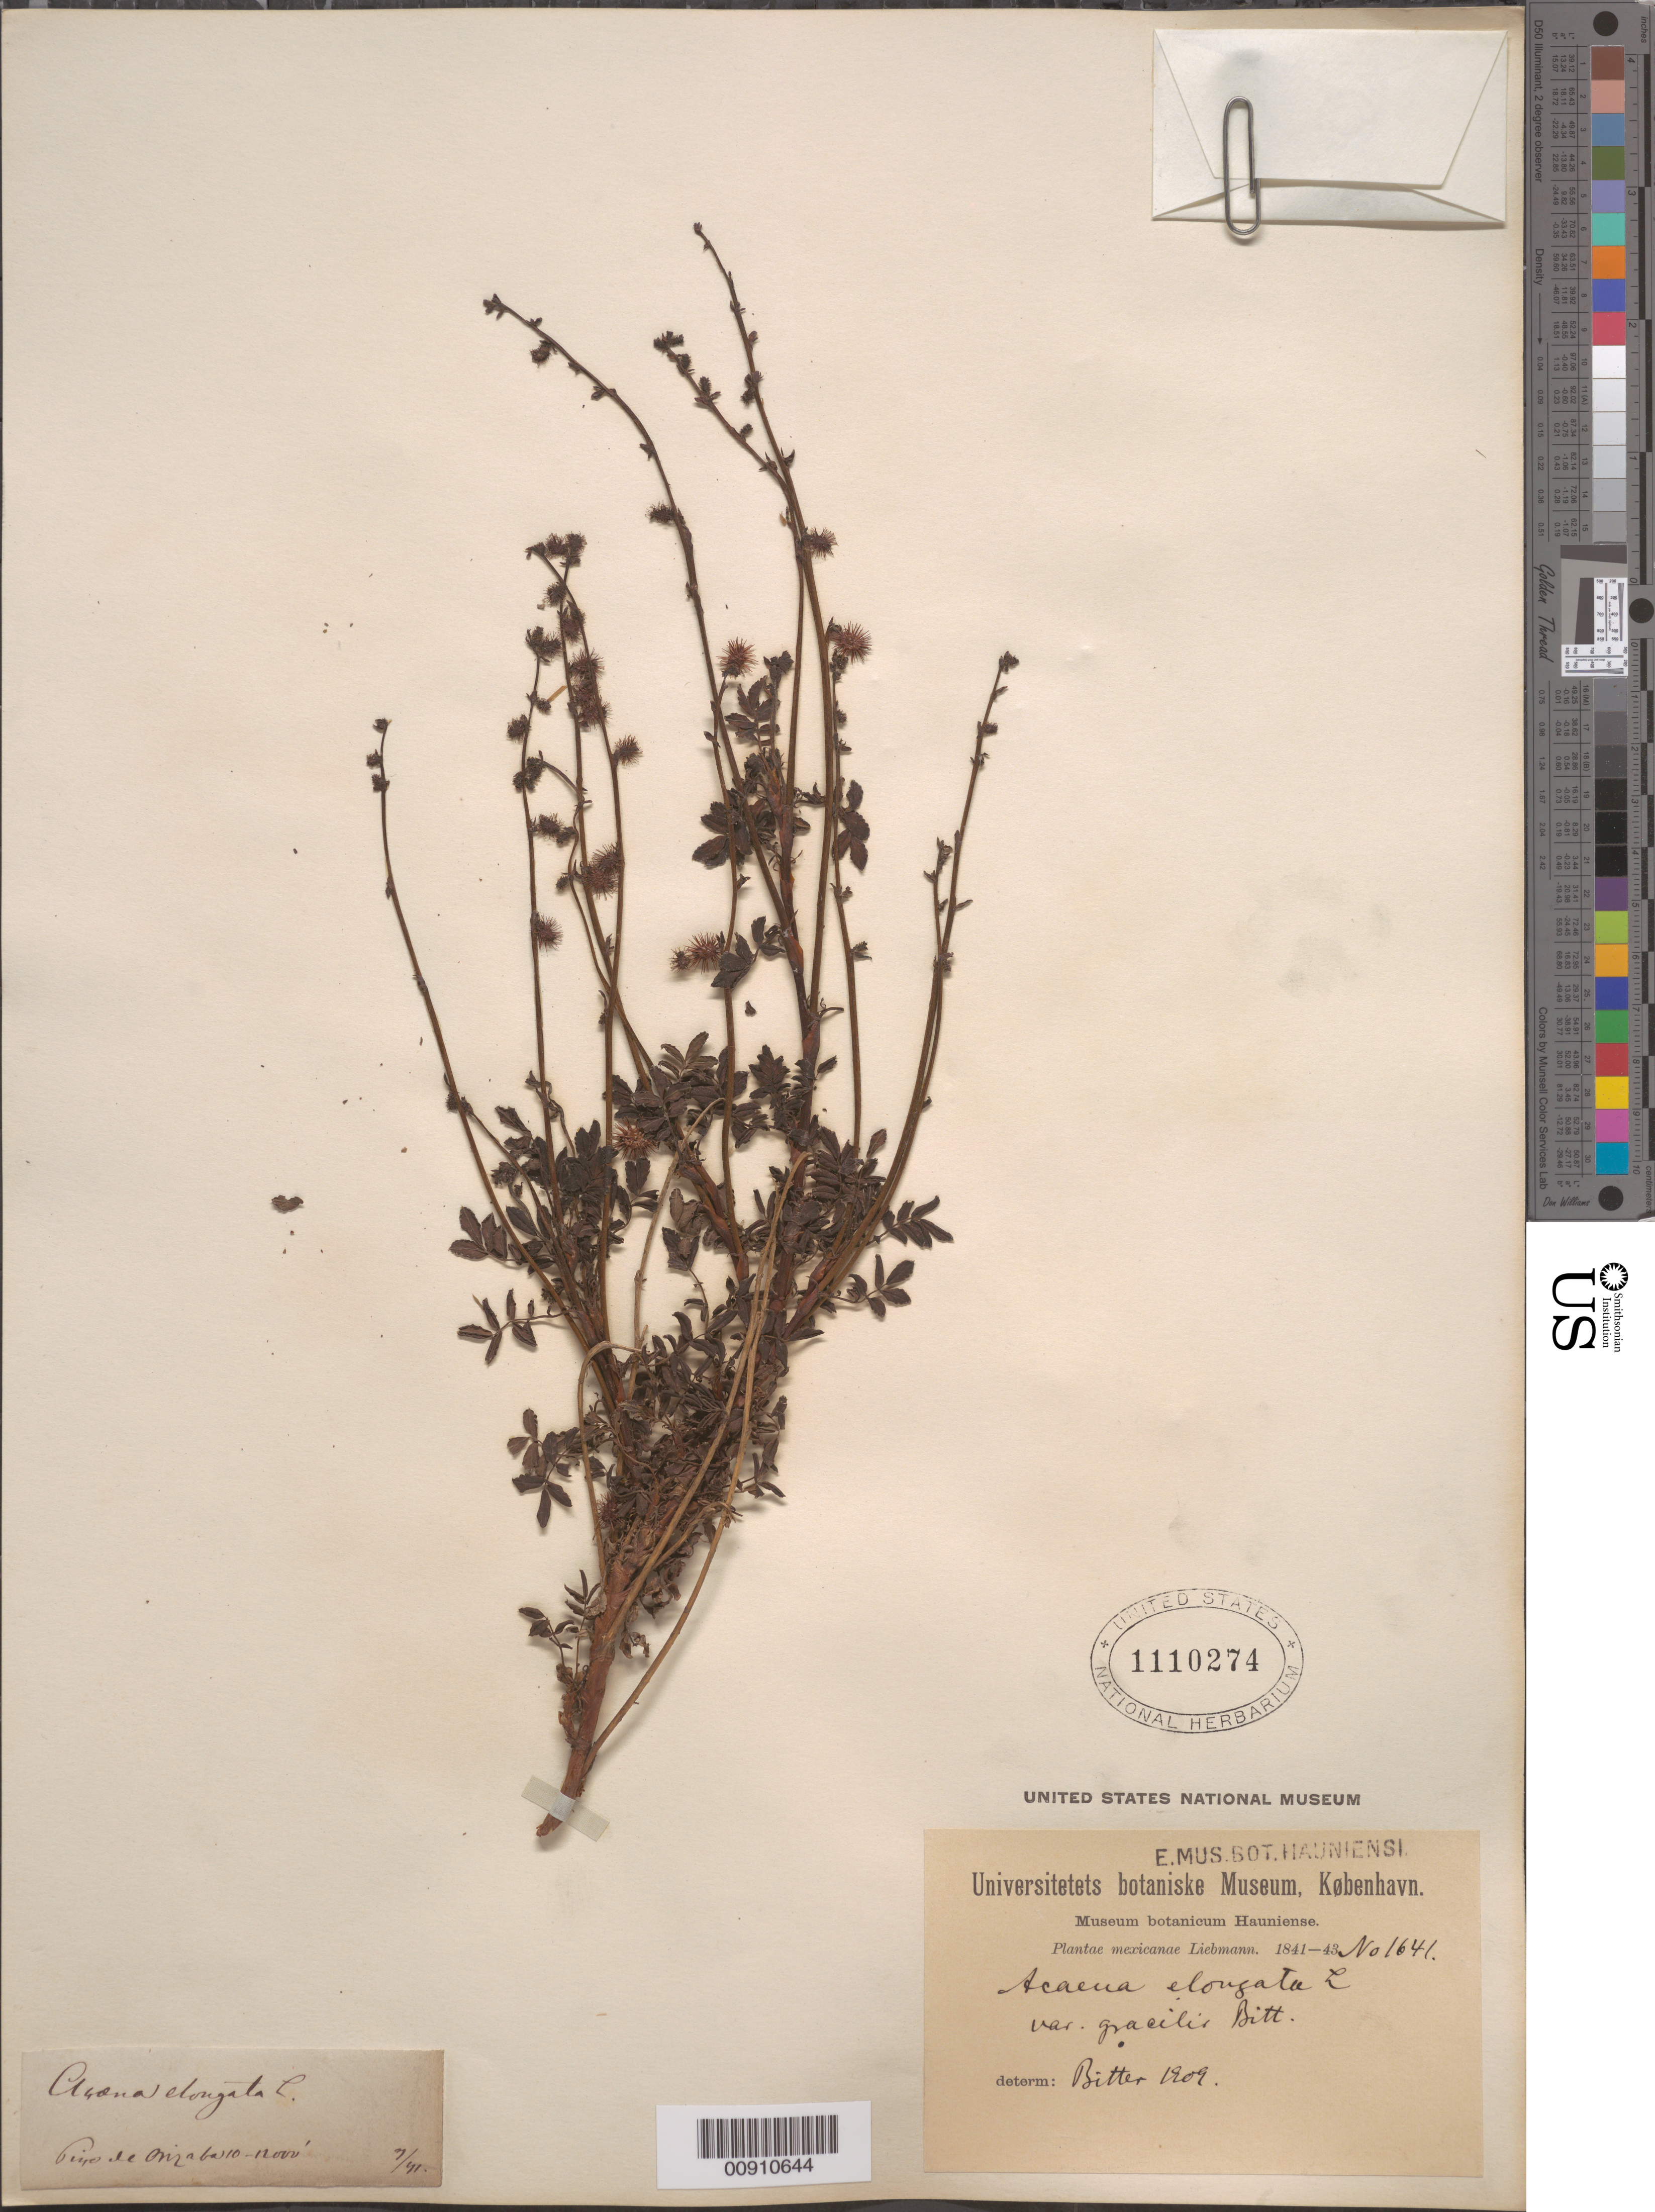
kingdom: Plantae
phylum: Tracheophyta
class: Magnoliopsida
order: Rosales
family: Rosaceae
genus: Acaena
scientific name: Acaena elongata var. gracilis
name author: L.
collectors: F. M. Liebmann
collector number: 1641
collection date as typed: Sep 1841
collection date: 1841-09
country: Mexico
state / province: Veracruz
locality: Pico de Orizaba.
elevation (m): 3048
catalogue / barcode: US 1110274